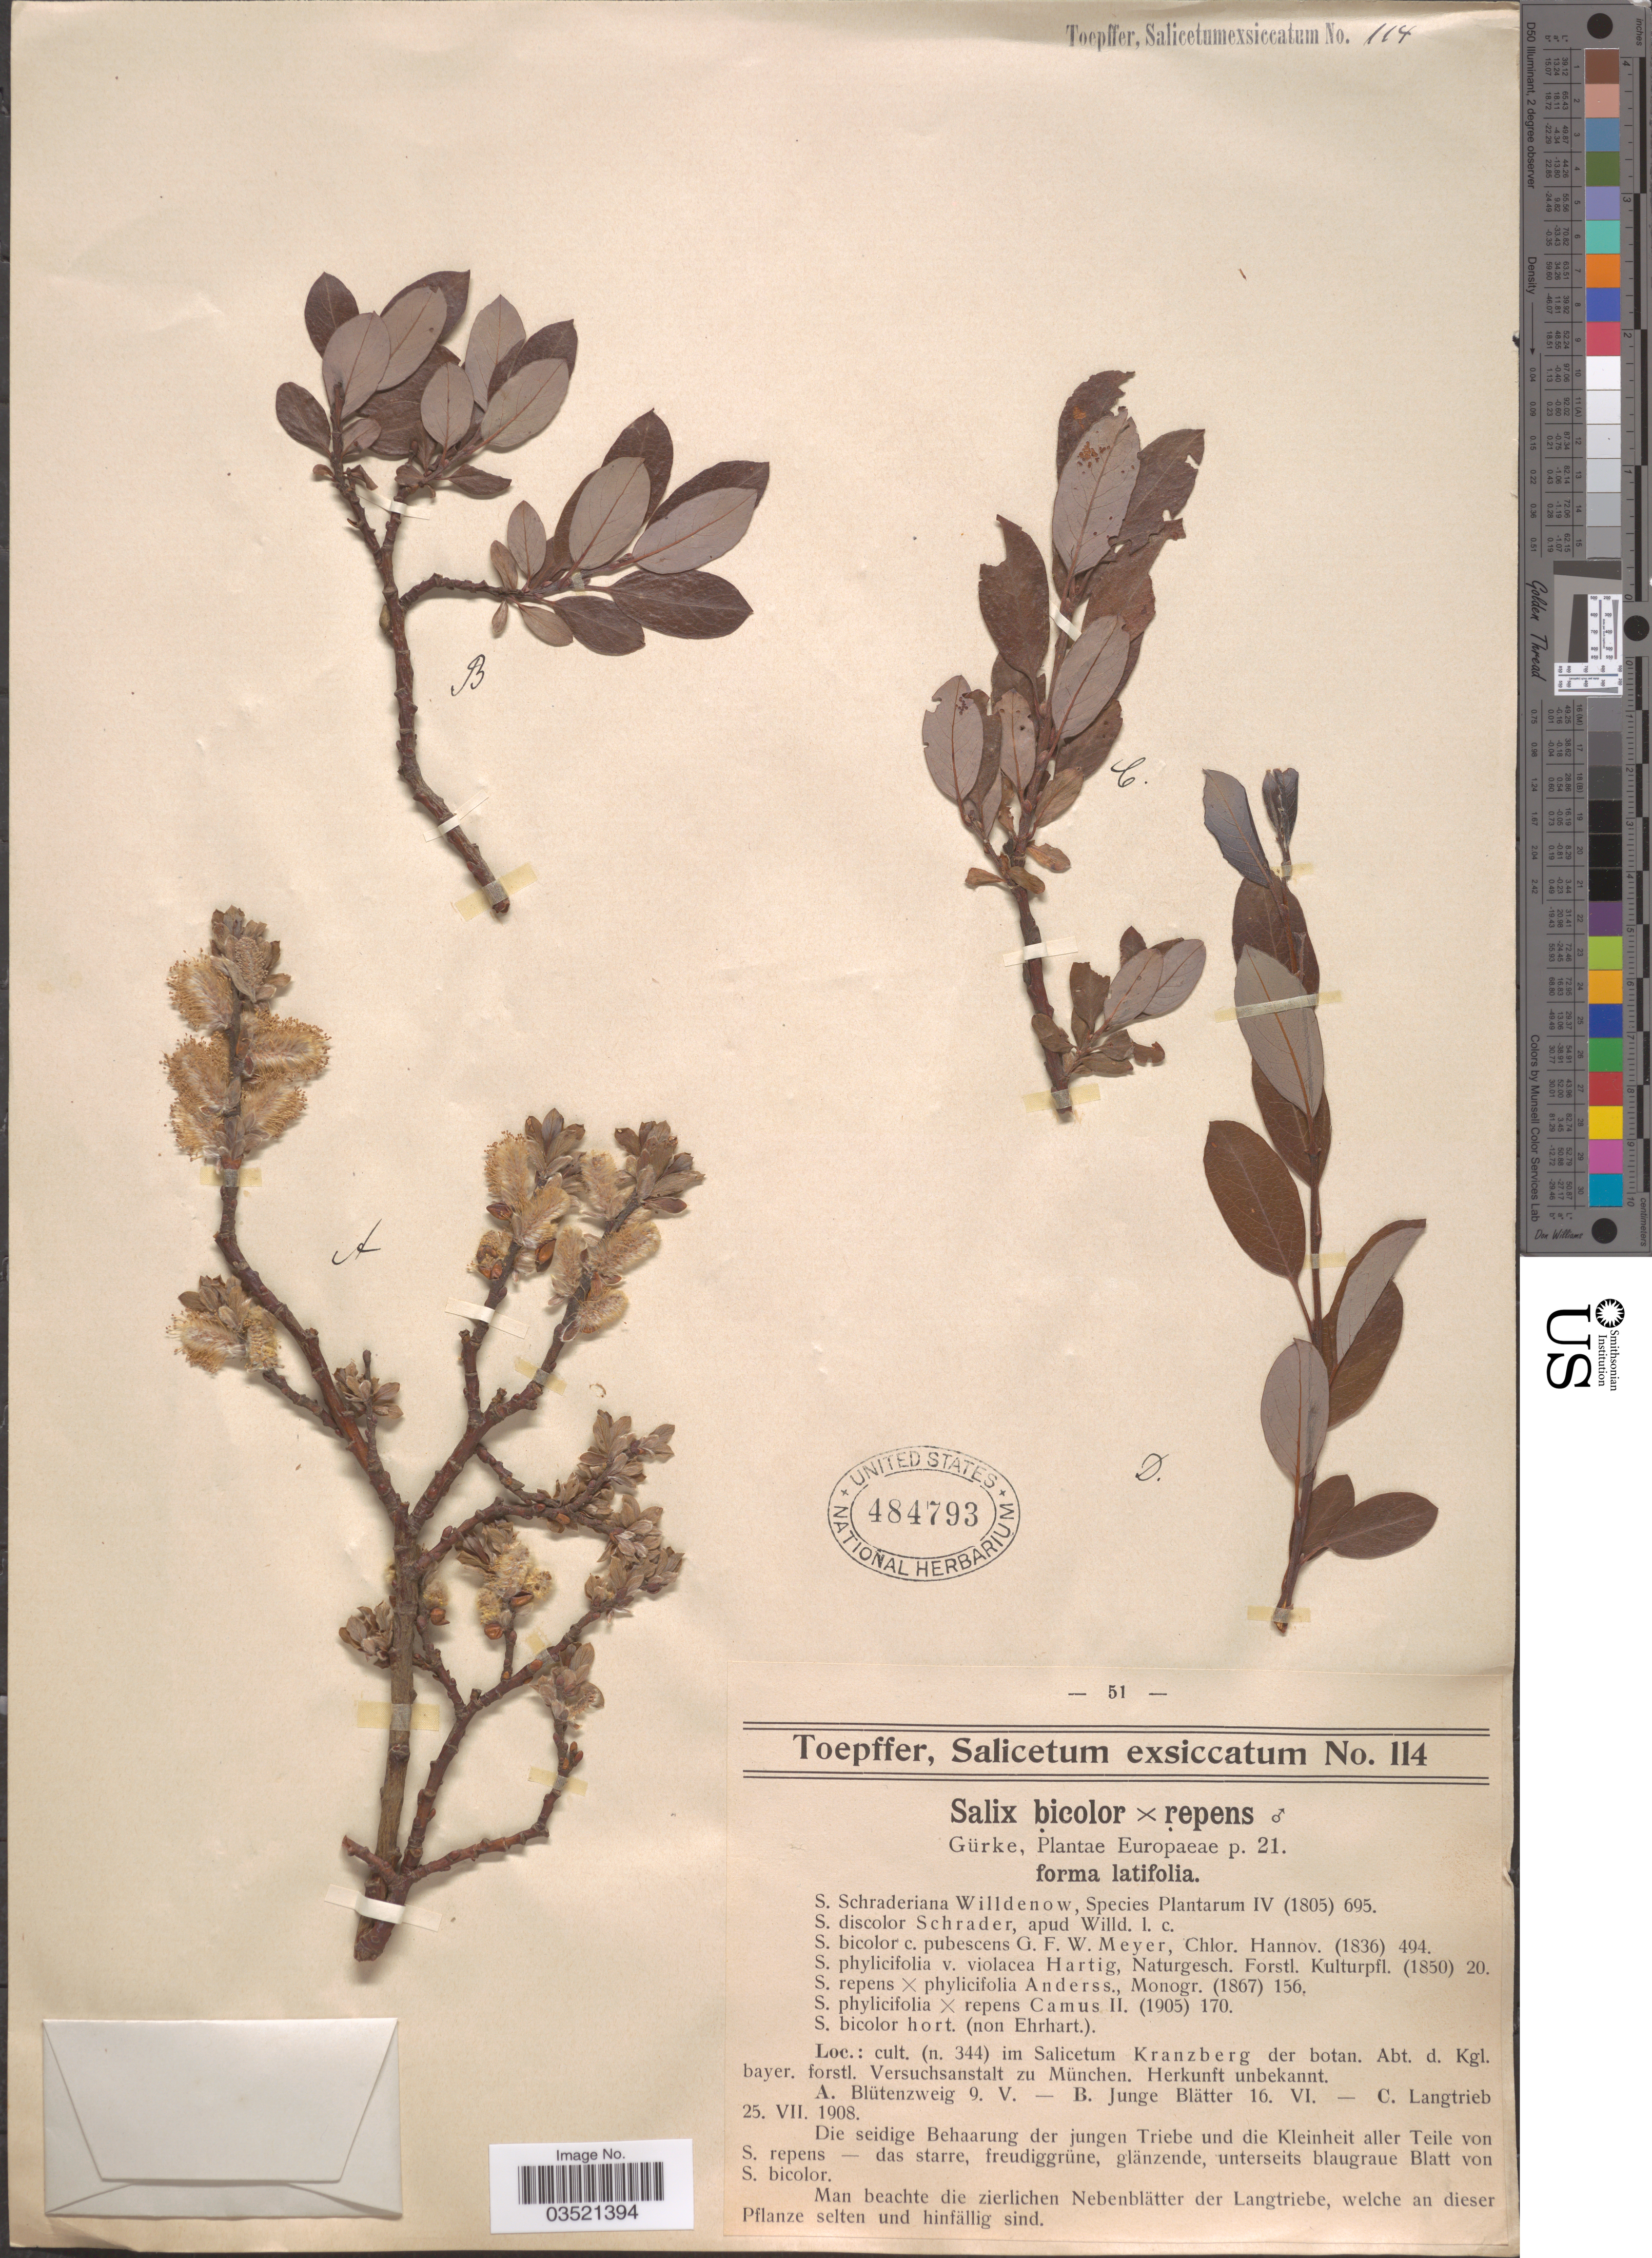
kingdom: Plantae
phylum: Tracheophyta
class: Magnoliopsida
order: Malpighiales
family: Salicaceae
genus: Salix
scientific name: Salix bicolor x S. repens f. latifolia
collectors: A. Toepffer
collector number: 114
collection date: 1908-05-09/1908-07-25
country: Germany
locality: Cult. (n. 344) im Salicetum Kranzberg der botan. Abt. d. Kgl. bayer. forstl. Versuchsanstalt zu München.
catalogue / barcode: US 484793